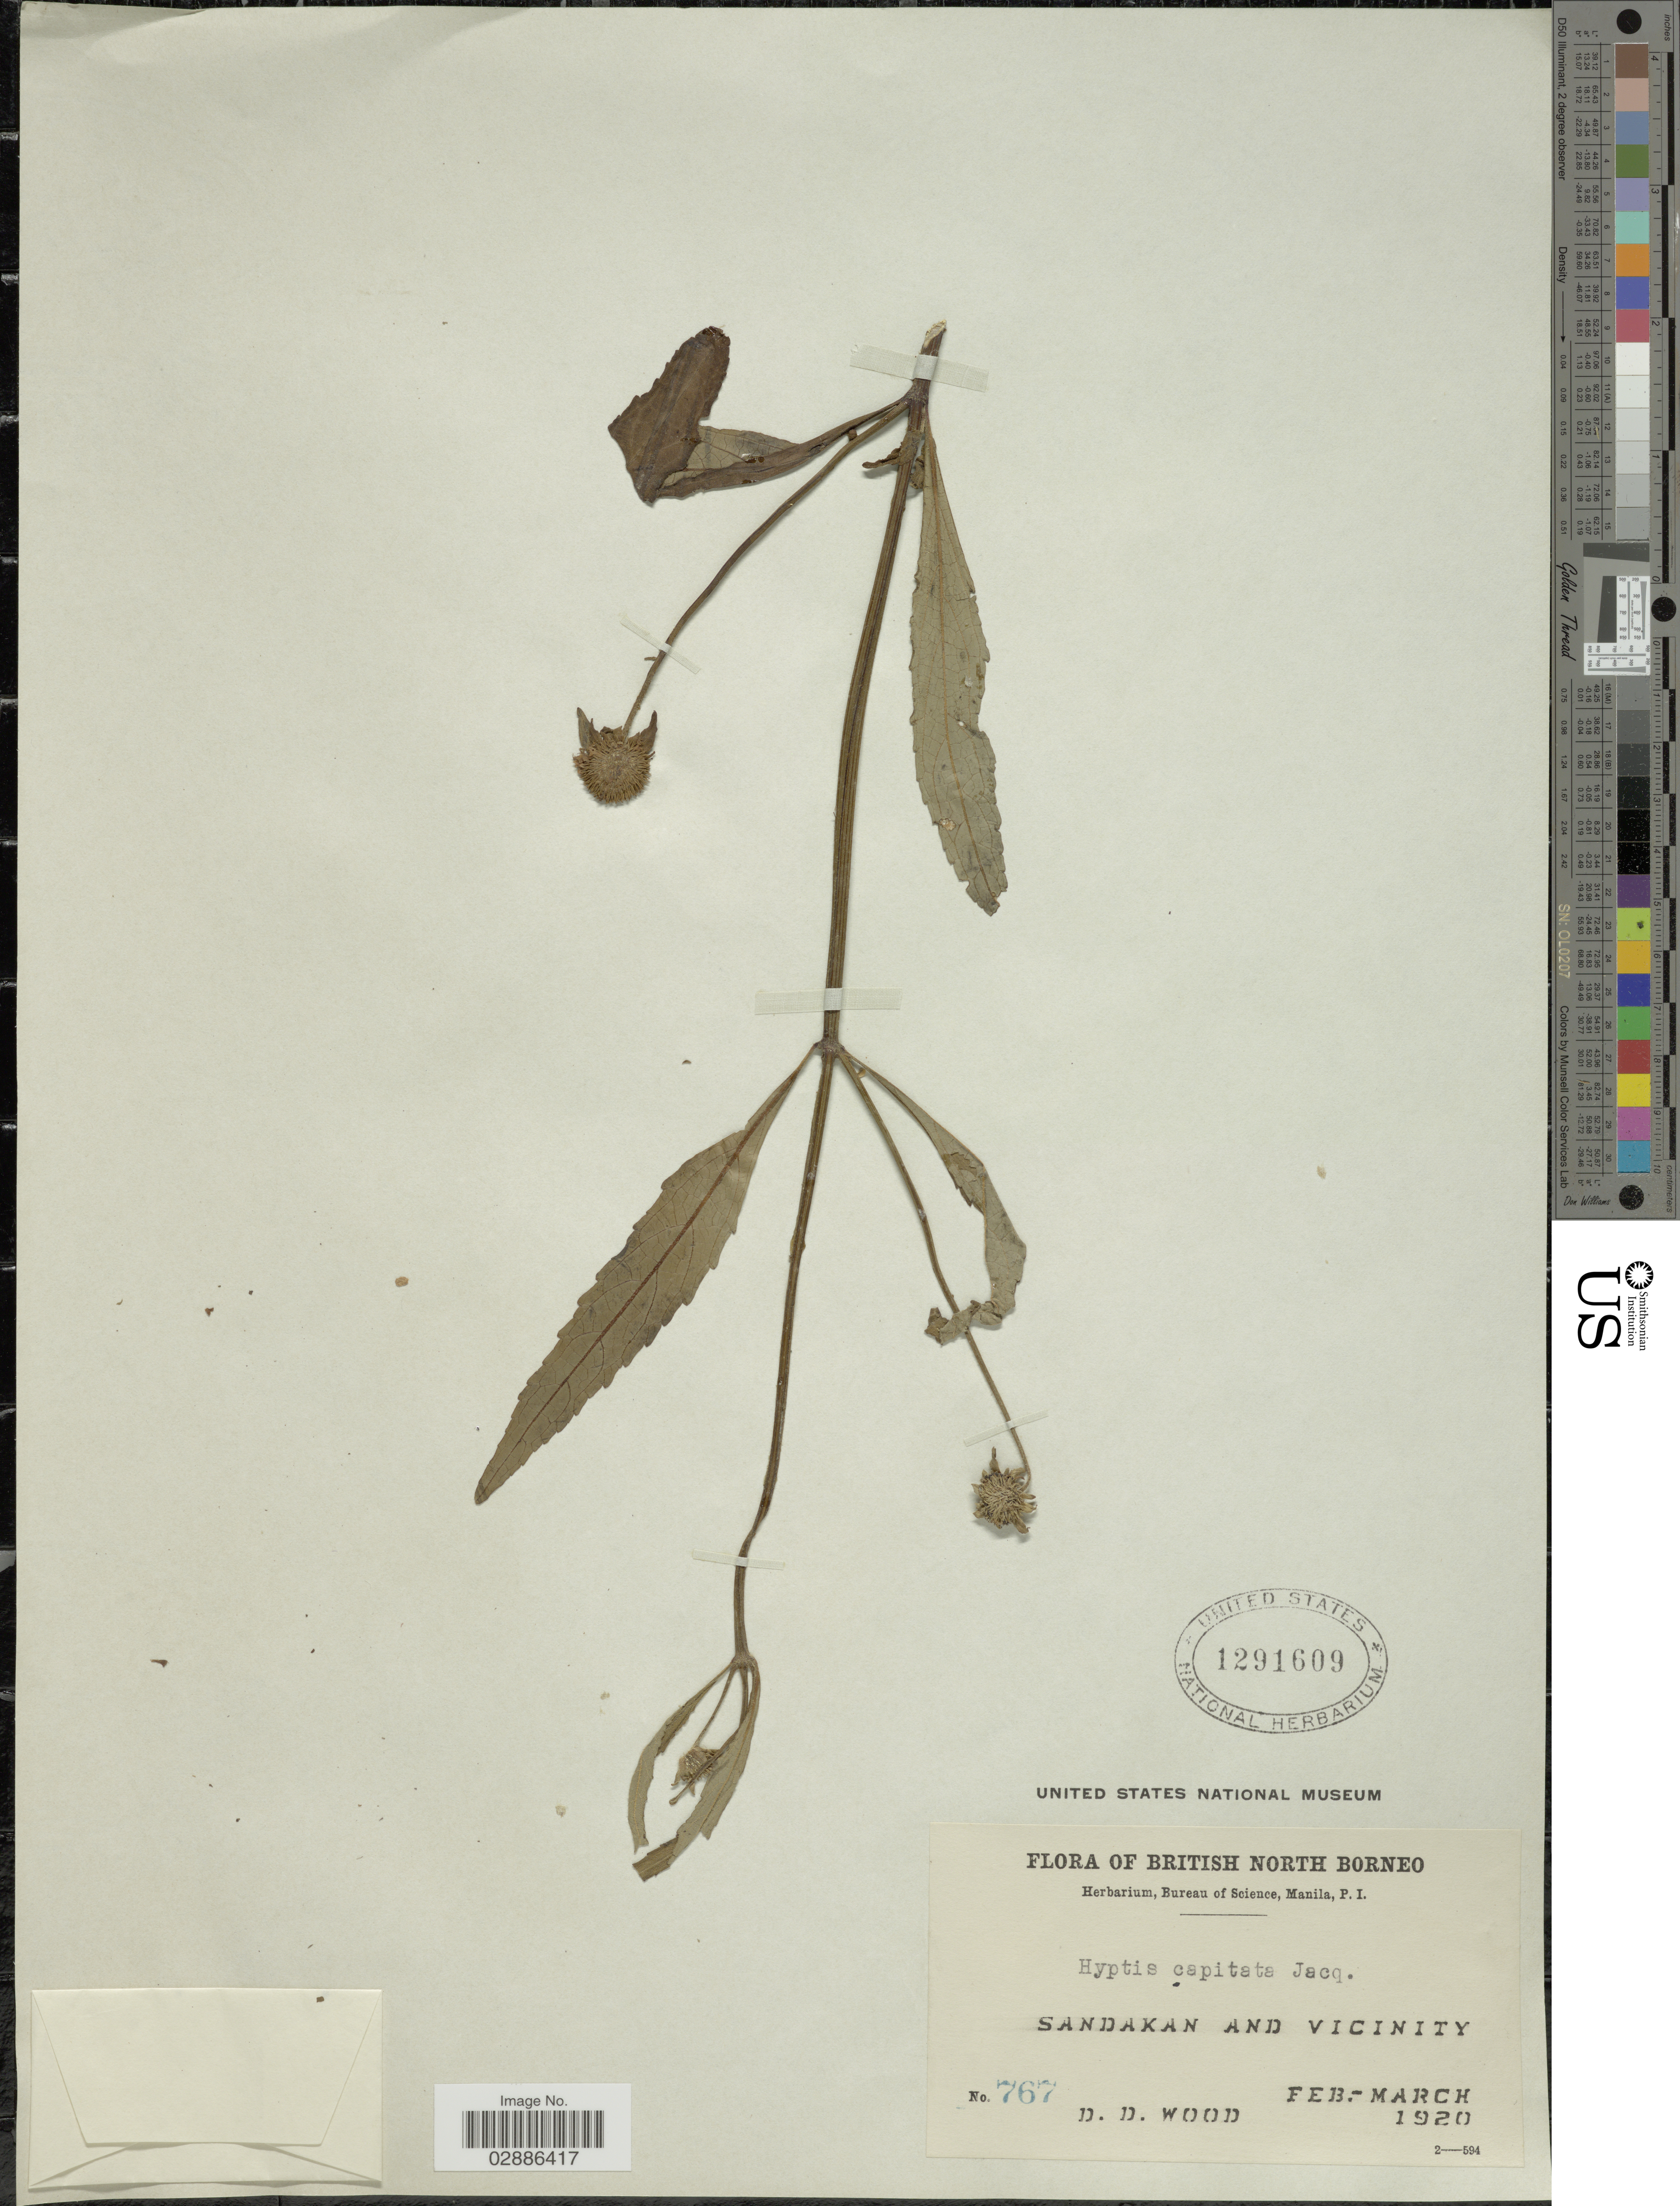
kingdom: Plantae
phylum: Tracheophyta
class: Magnoliopsida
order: Lamiales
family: Lamiaceae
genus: Hyptis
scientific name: Hyptis capitata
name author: Jacq.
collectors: D. Wood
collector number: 767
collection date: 1920-02/1920-03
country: Malaysia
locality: British North Borneo, Sandakan and Vicinity.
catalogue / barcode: US 1291609